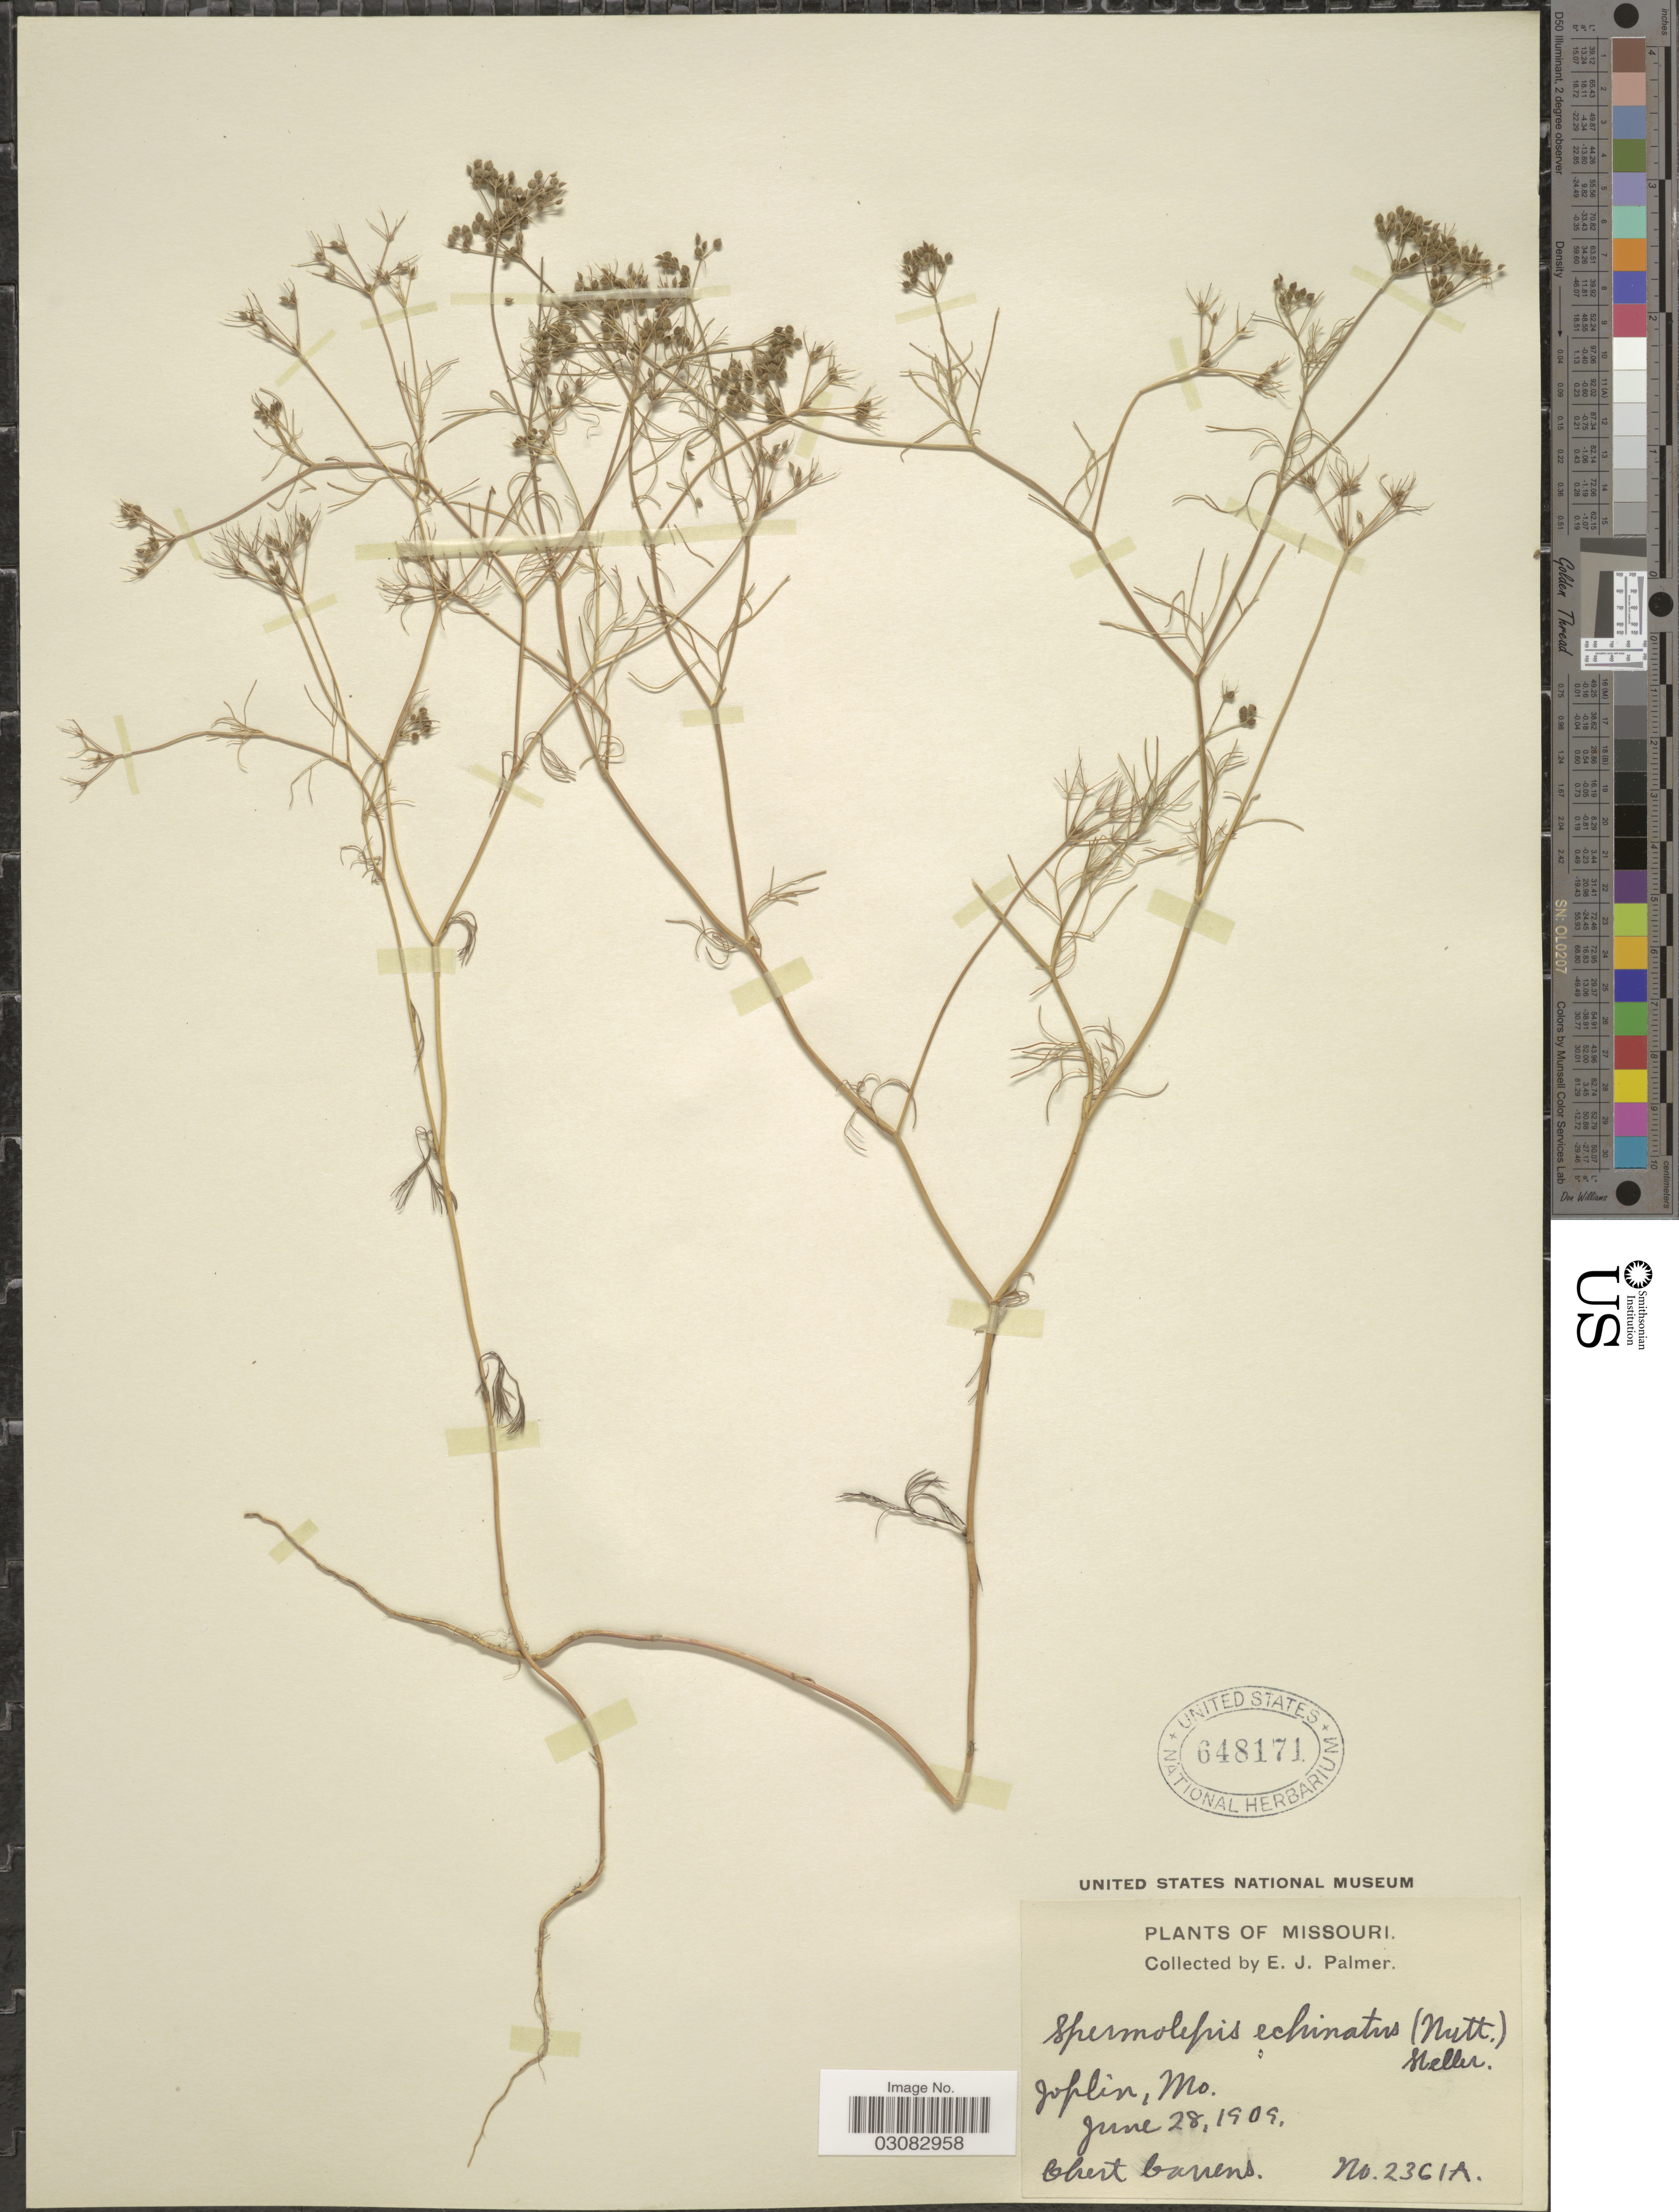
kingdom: Plantae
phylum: Tracheophyta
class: Magnoliopsida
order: Apiales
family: Apiaceae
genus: Spermolepis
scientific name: Spermolepis echinata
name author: (Nutt. ex DC.) A. Heller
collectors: E. J. Palmer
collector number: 2361A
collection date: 1909-06-28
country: United States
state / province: Missouri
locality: Joplin, Mo.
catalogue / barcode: US 648171